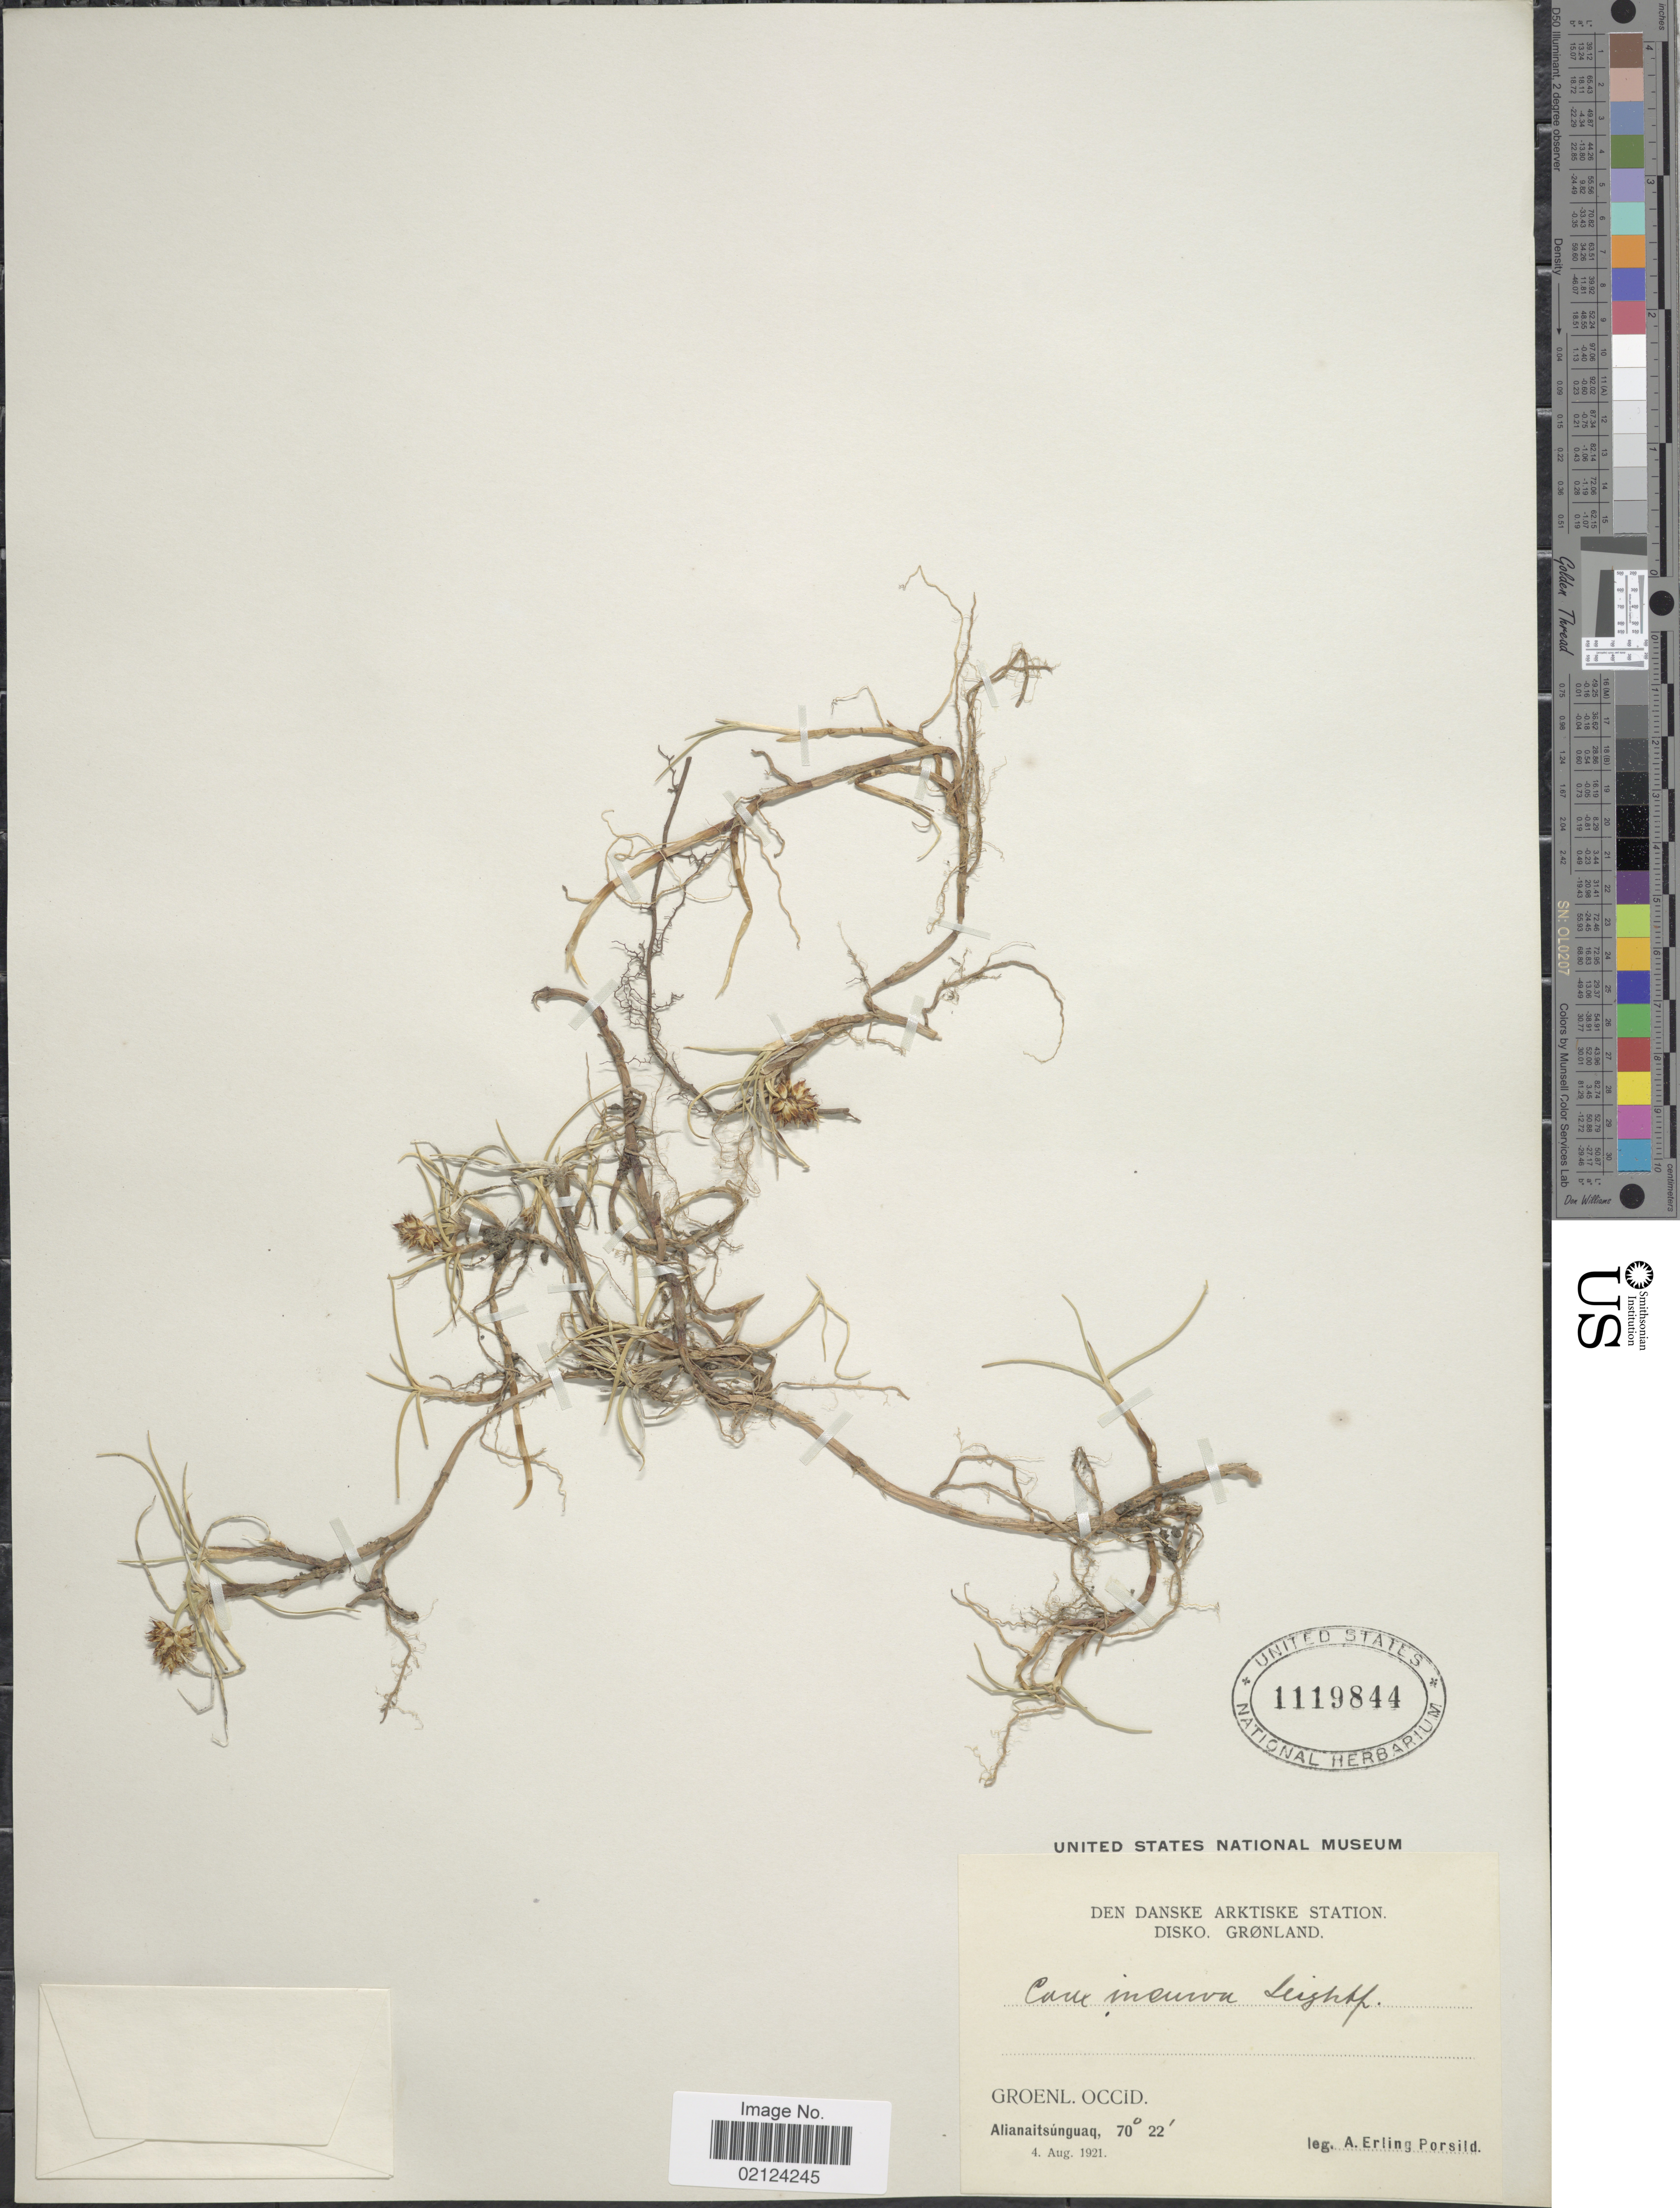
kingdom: Plantae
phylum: Tracheophyta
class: Liliopsida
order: Poales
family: Cyperaceae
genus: Carex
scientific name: Carex maritima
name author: Gunnerus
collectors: A. E. Porsild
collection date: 1921-08-04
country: Greenland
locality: Groenl. Occid. Alianaitsunguaq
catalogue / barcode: US 1119844